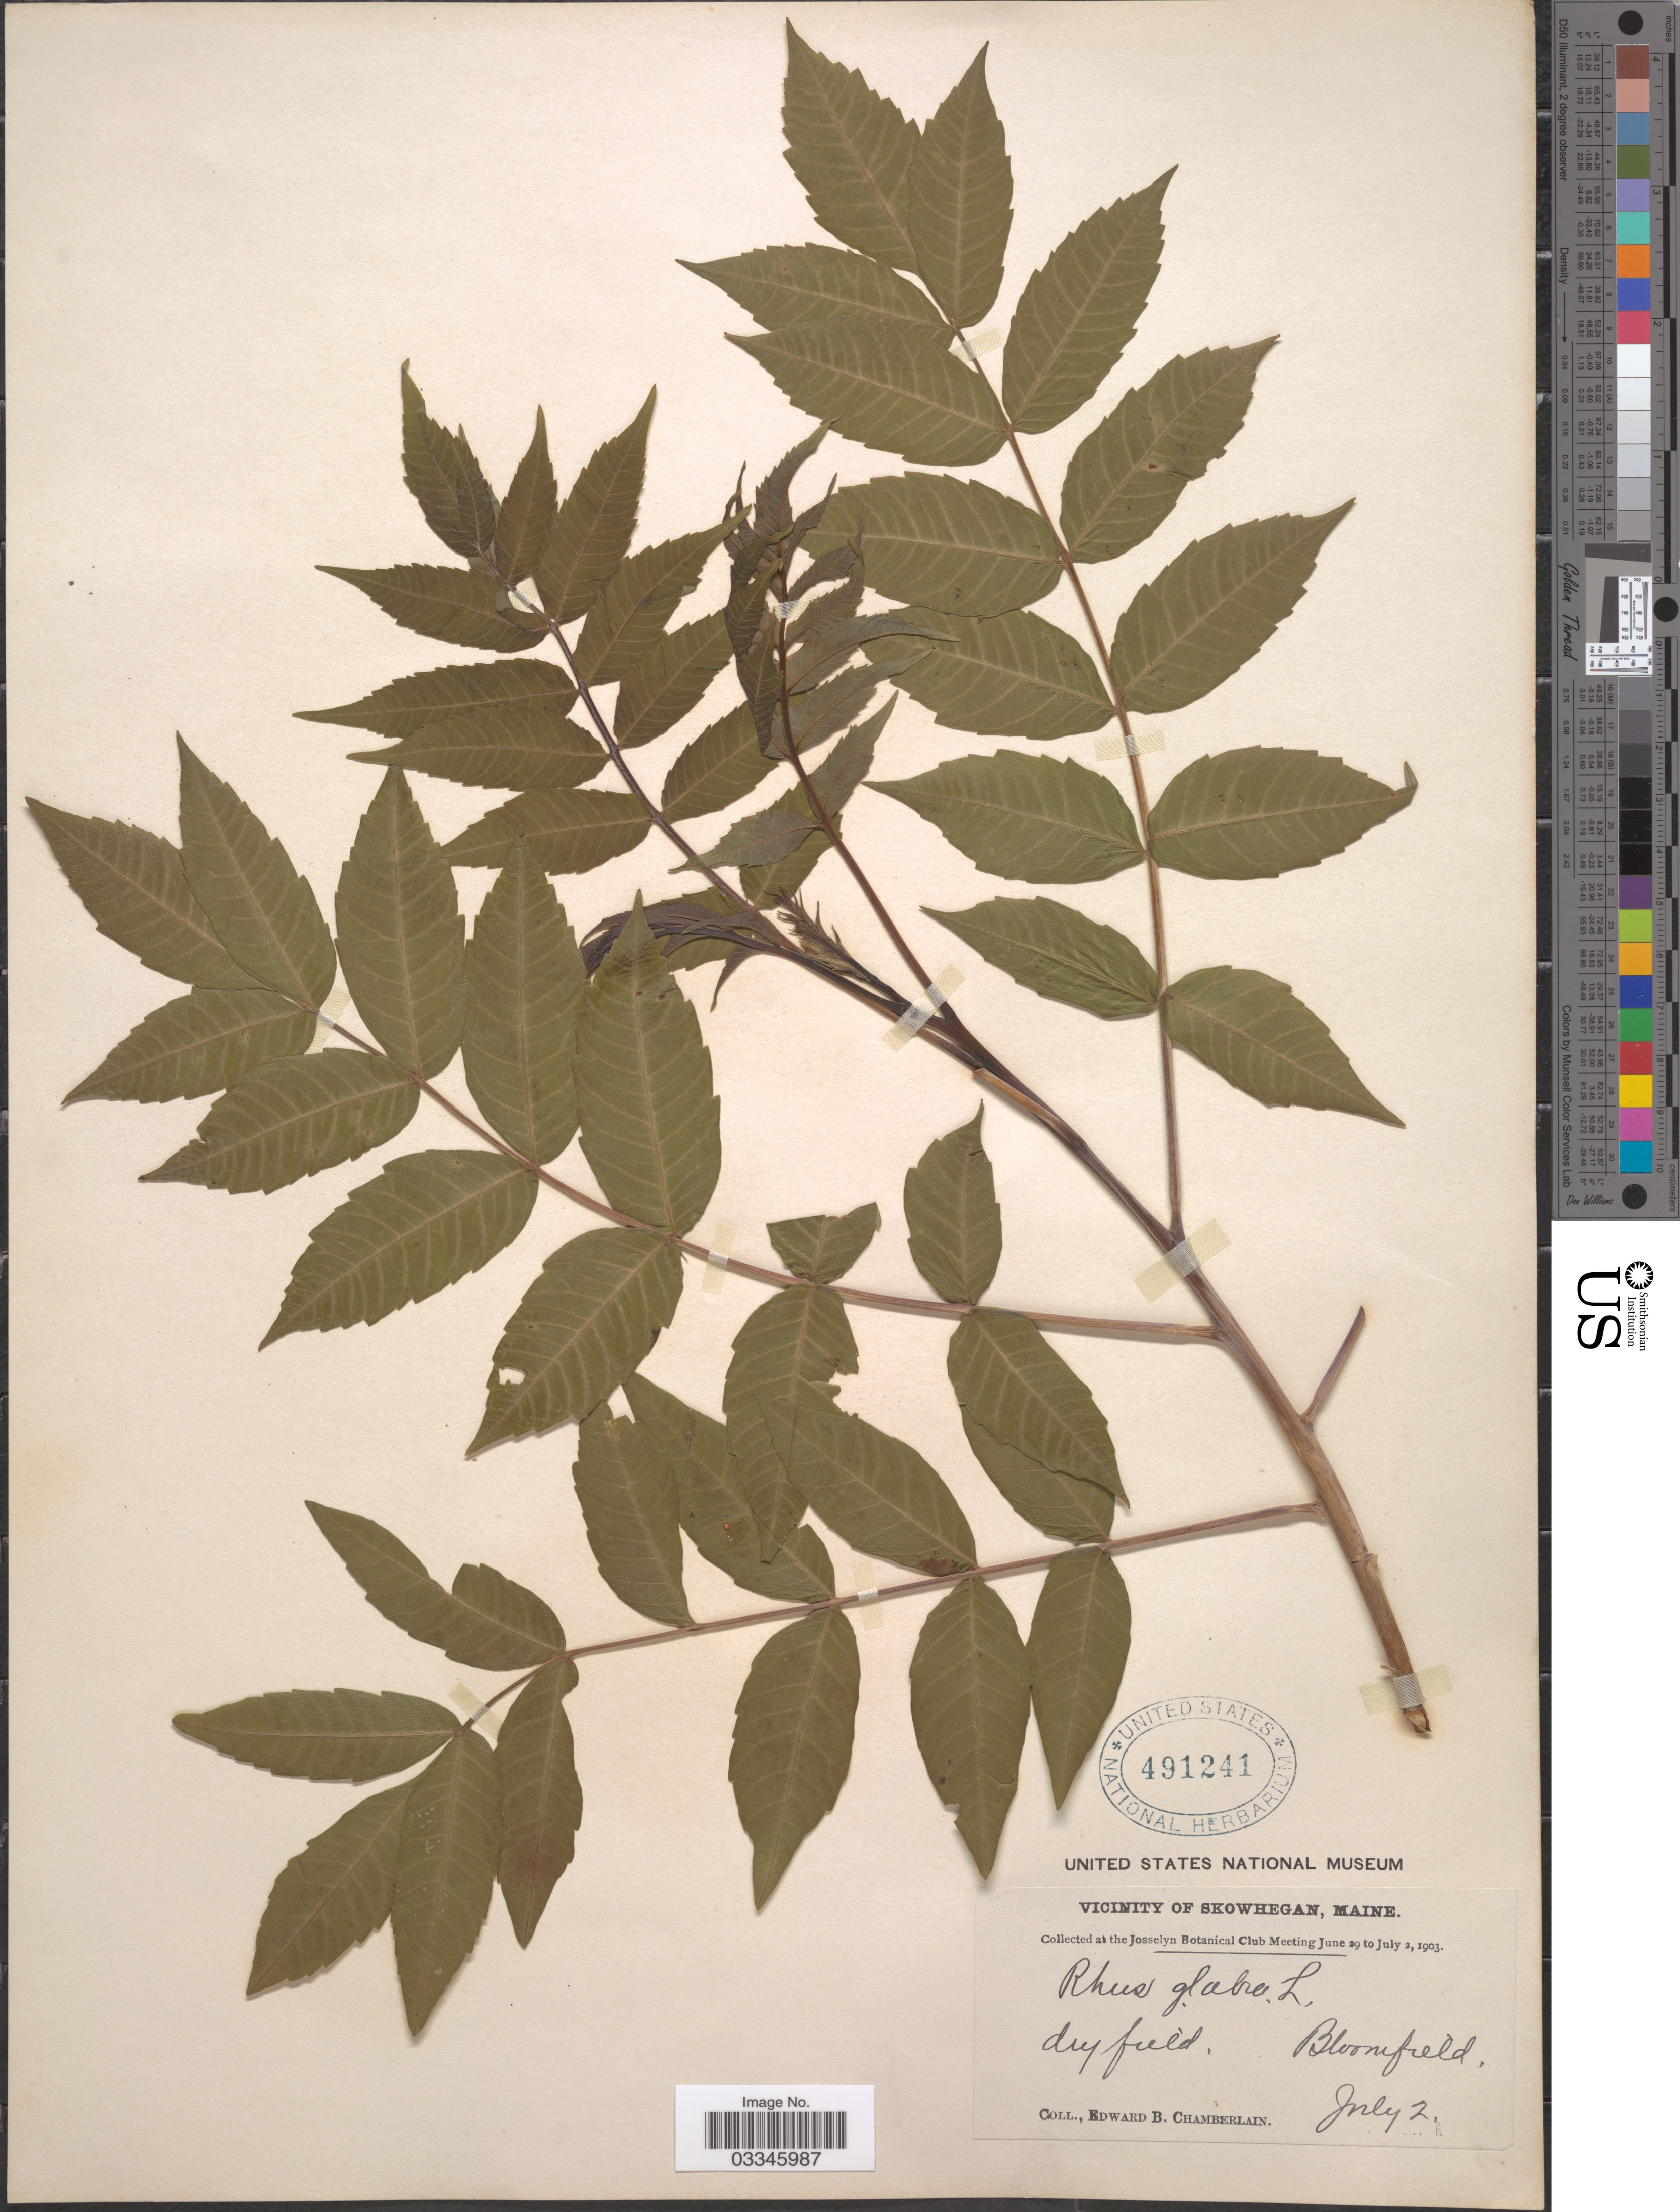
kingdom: Plantae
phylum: Tracheophyta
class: Magnoliopsida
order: Sapindales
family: Anacardiaceae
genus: Rhus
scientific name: Rhus glabra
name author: L.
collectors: E. Chamberlain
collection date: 1903-07-02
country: United States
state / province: Maine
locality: Vicinity of Skowhegan. Bloomfield.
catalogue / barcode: US 491241